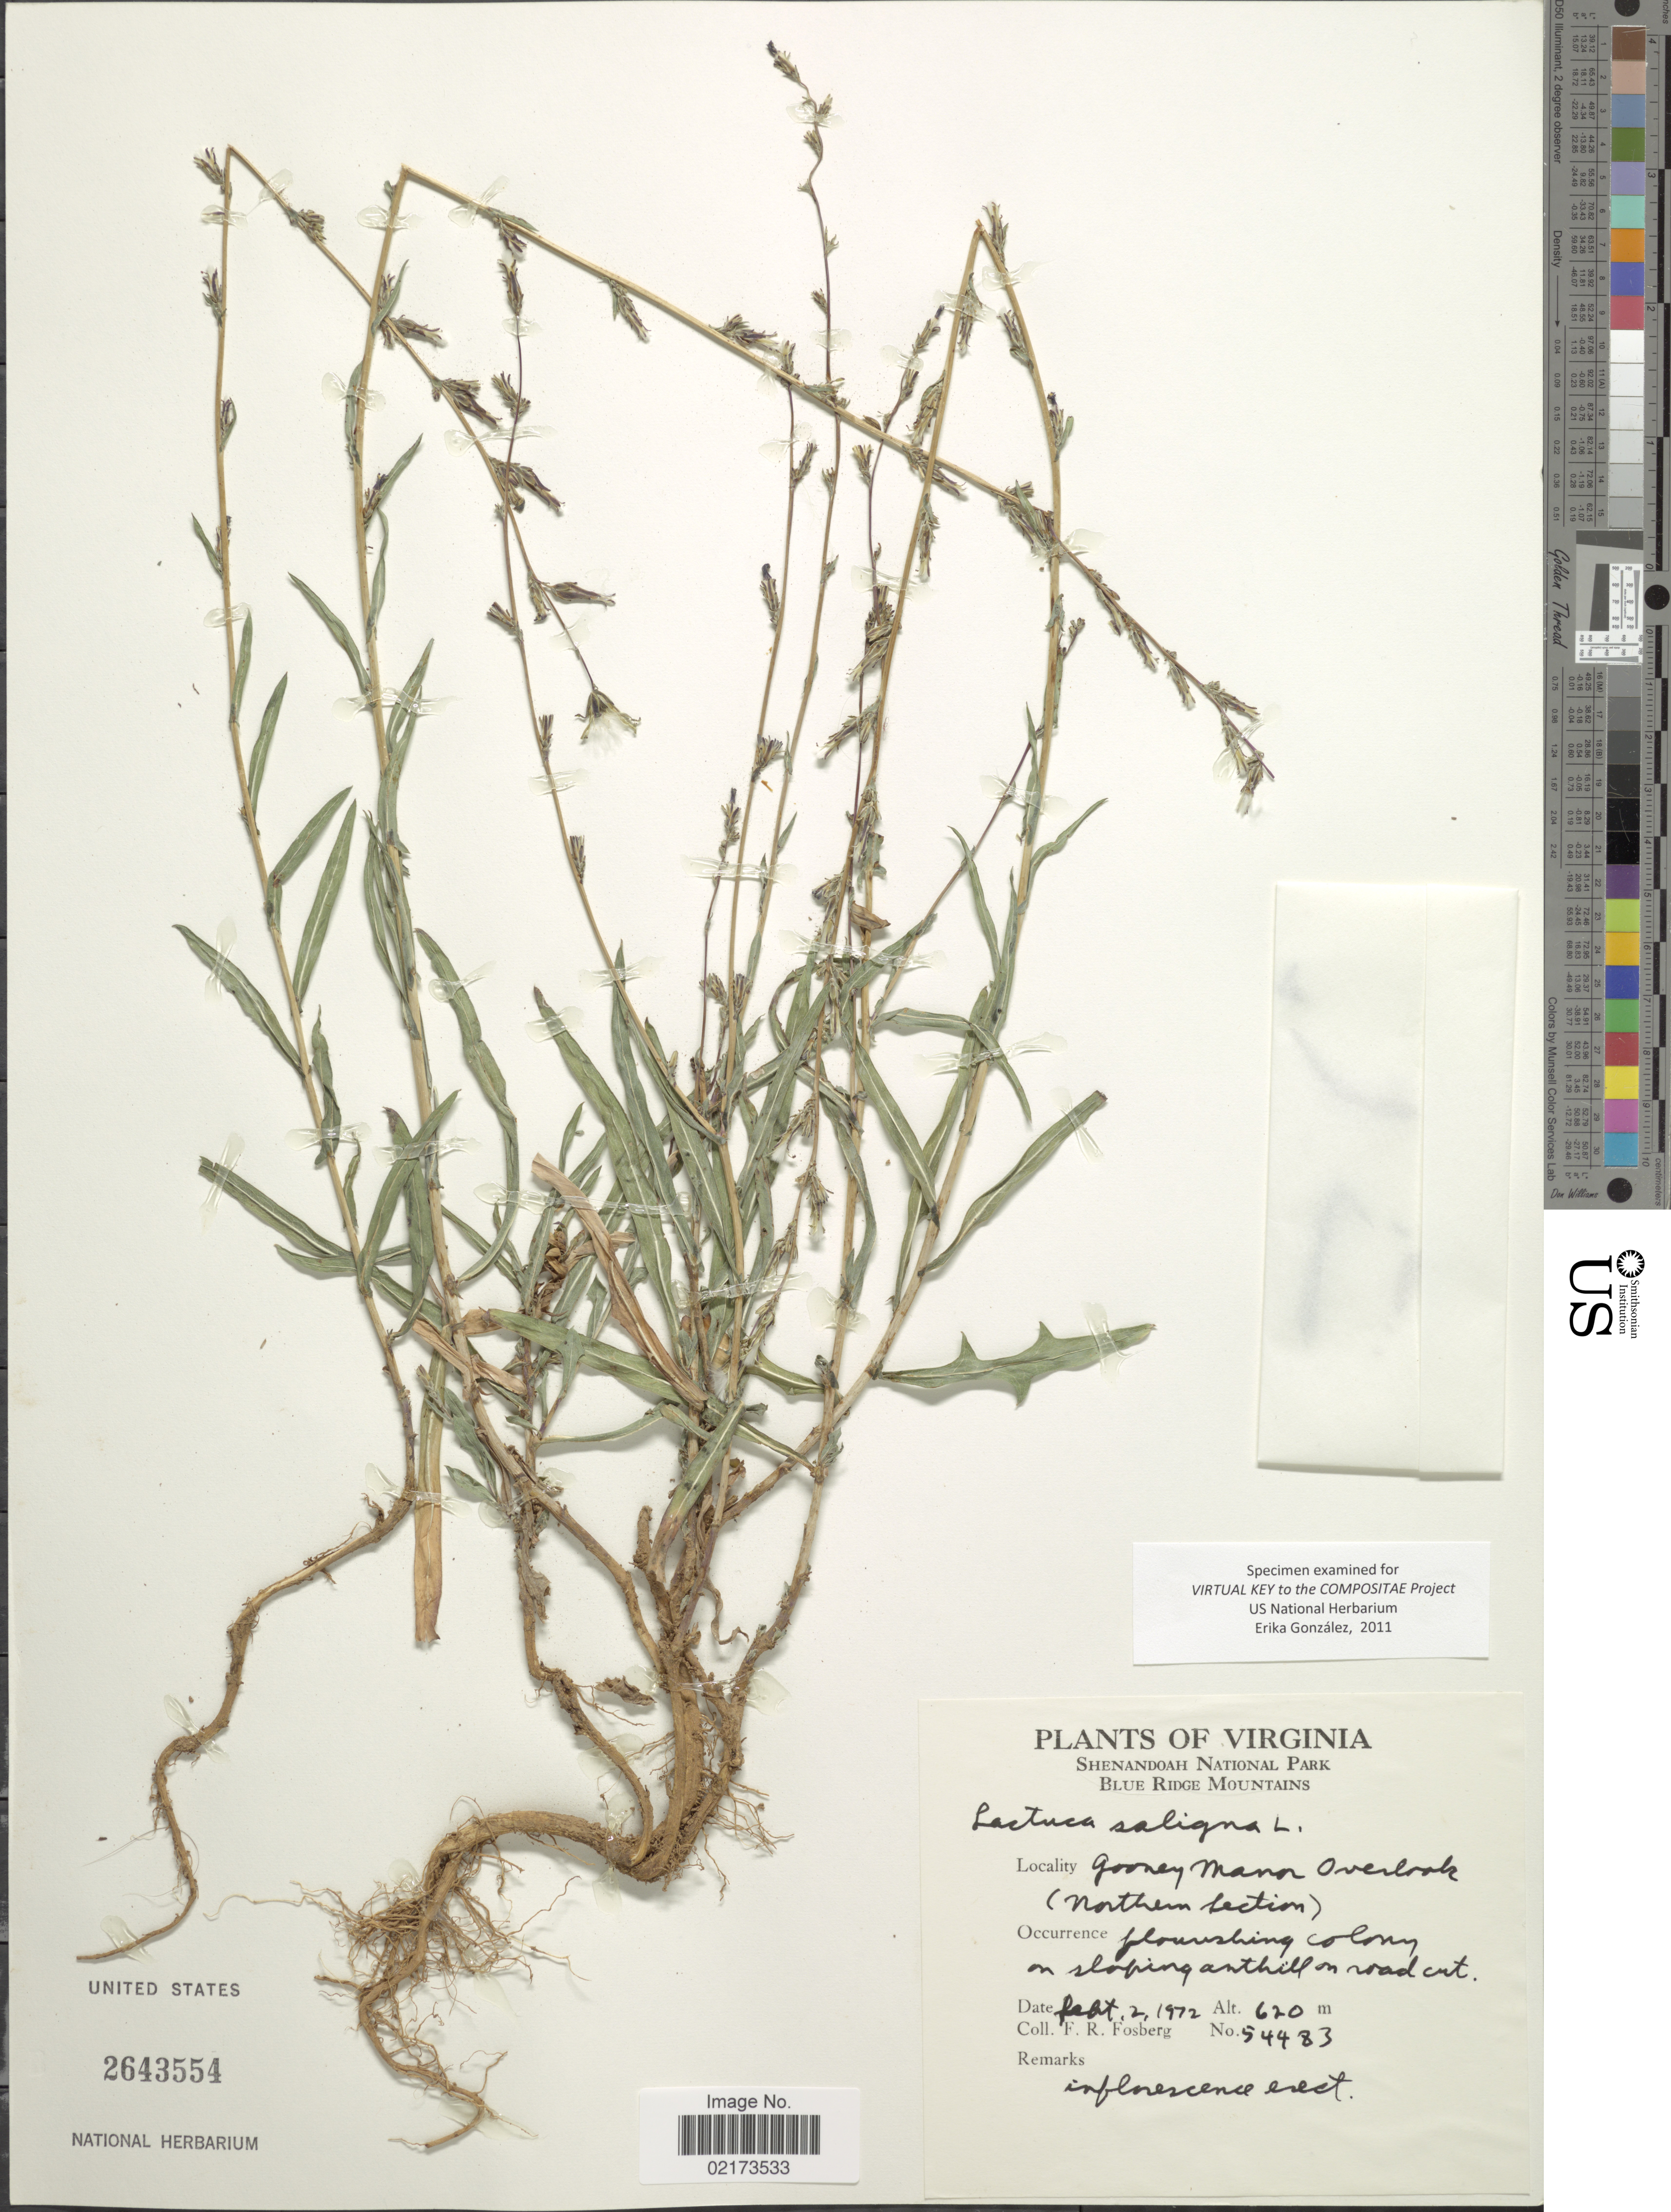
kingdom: Plantae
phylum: Tracheophyta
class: Magnoliopsida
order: Asterales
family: Asteraceae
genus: Lactuca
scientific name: Lactuca saligna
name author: L.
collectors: F. R. Fosberg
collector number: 54483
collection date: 1972-09-02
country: United States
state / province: Virginia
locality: Gooney Manor Overlook (northern section), Shenandoah National Park, Blue Ridge Mountains.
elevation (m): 620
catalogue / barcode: US 2643554